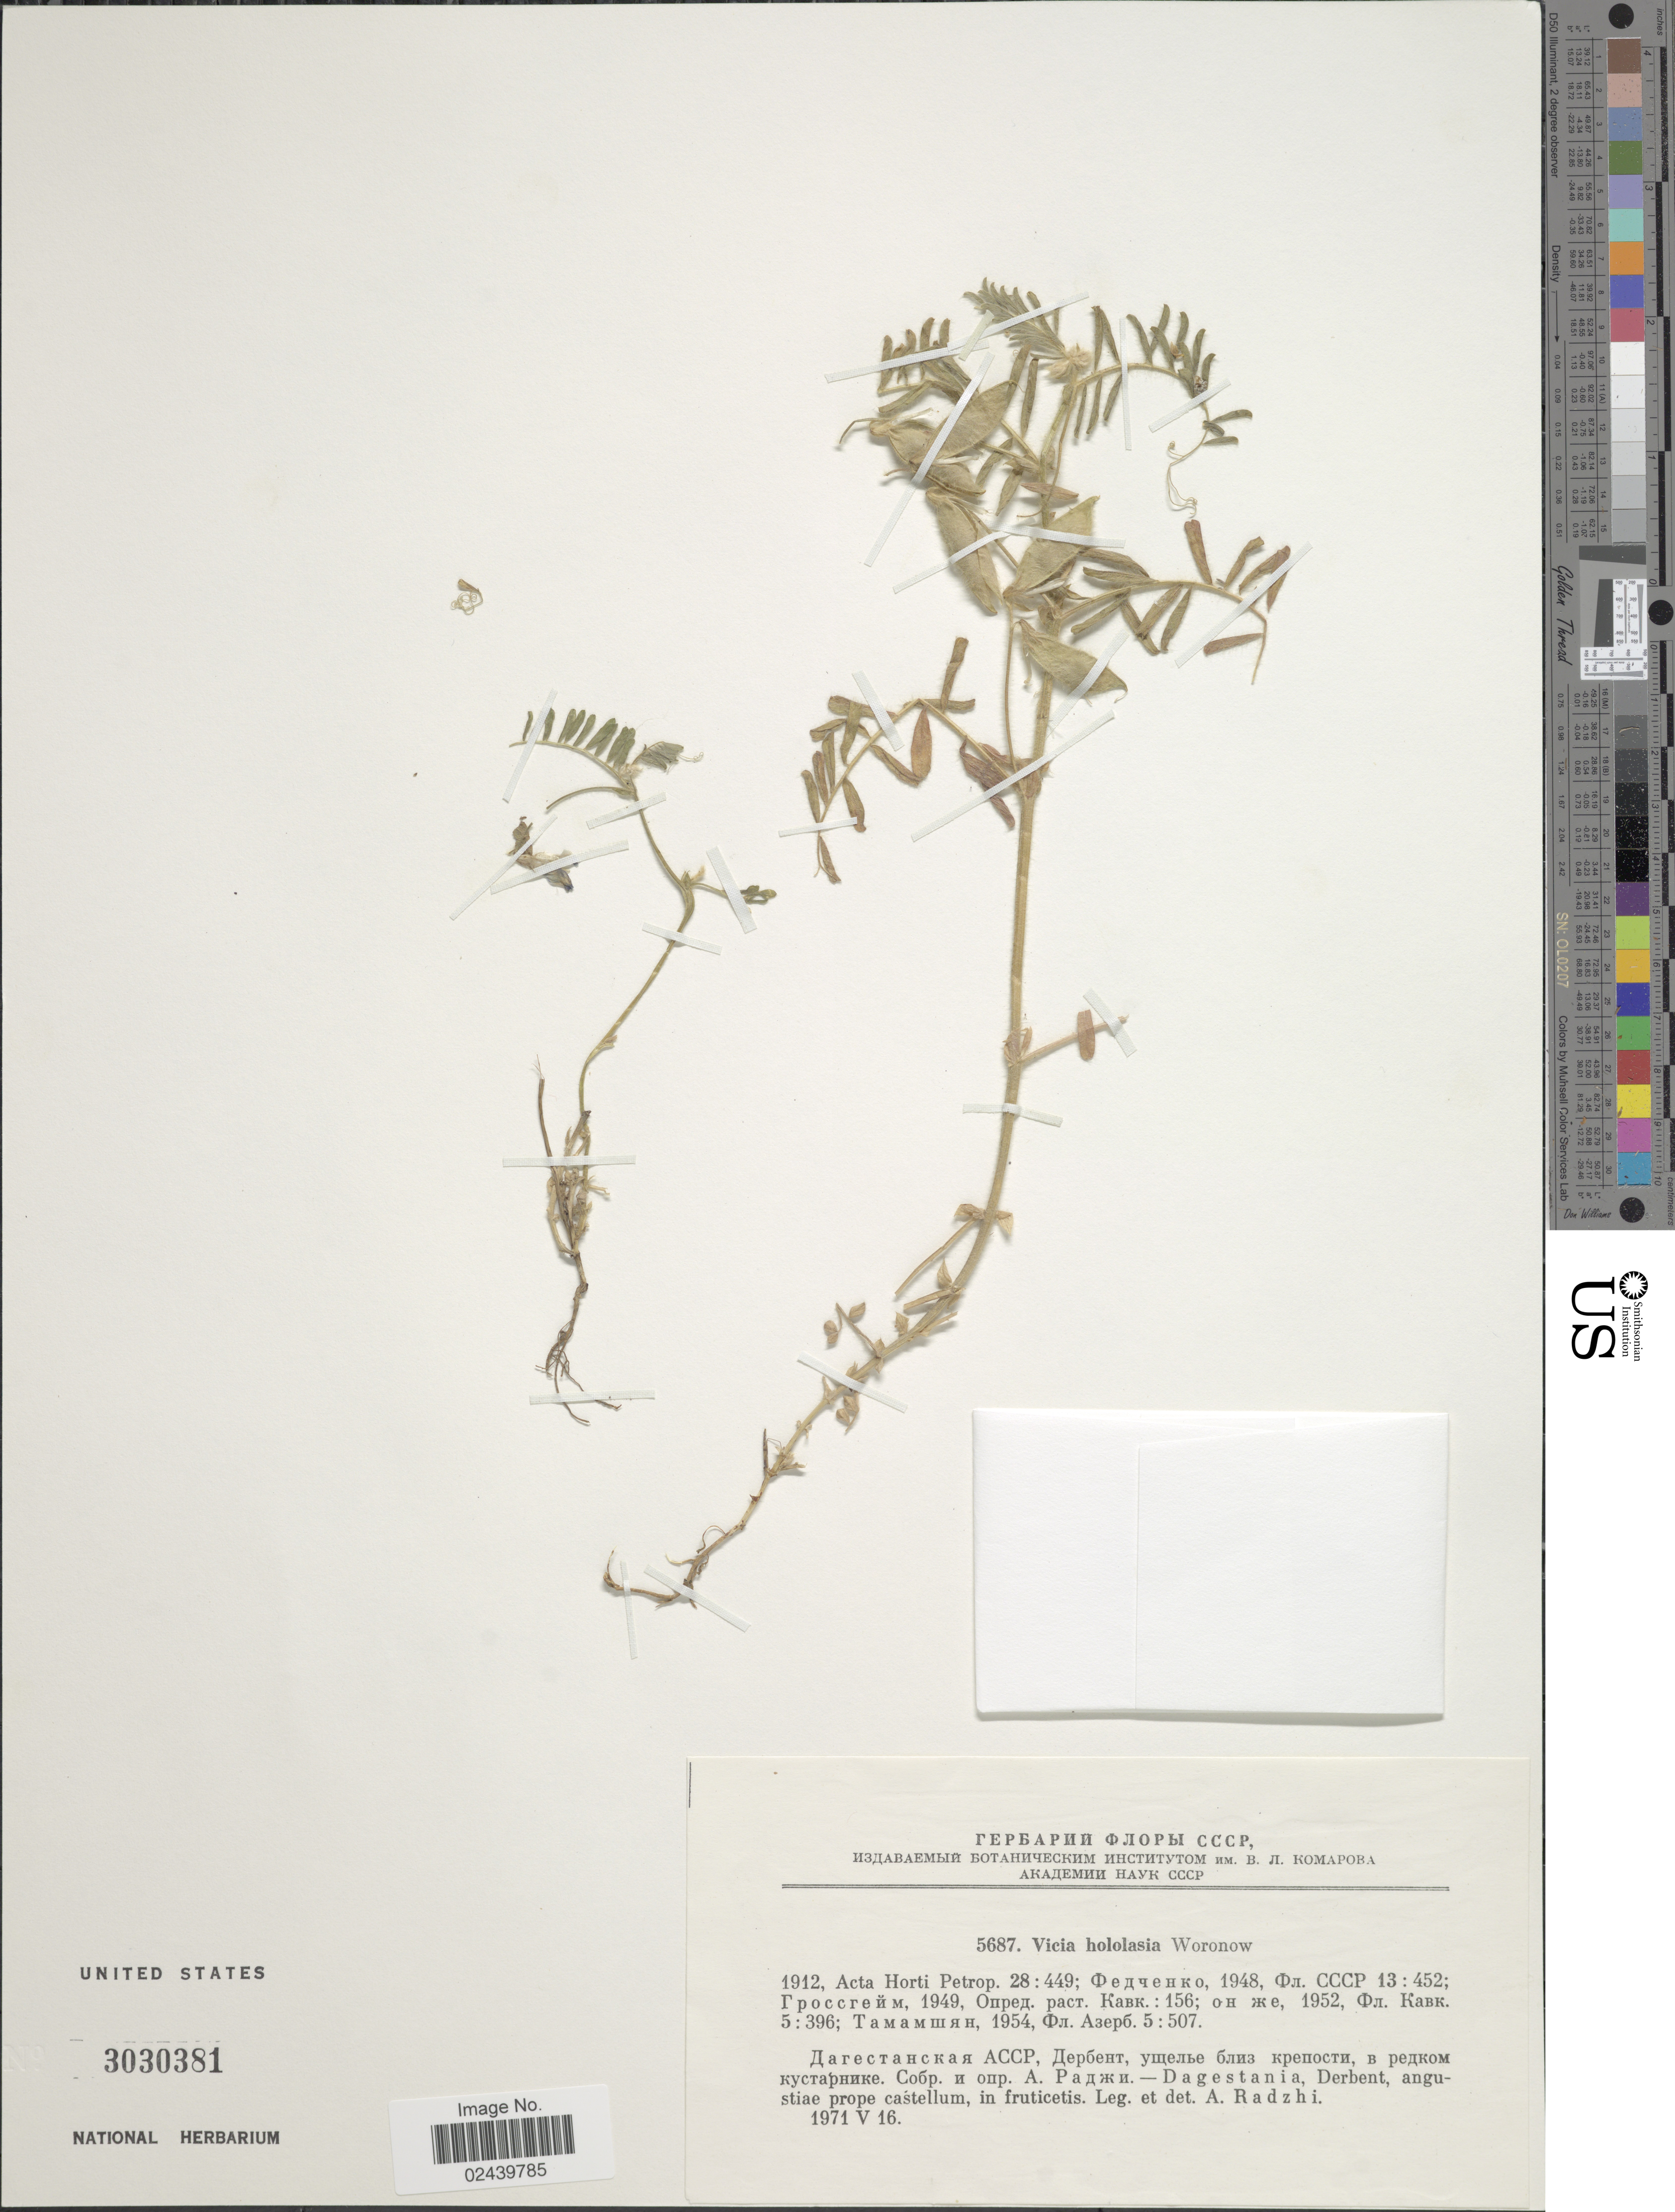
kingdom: Plantae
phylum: Tracheophyta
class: Magnoliopsida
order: Fabales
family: Fabaceae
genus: Vicia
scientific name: Vicia hololasia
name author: Woronow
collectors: A. Radzhi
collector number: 5687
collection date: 1971-05-16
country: Russian Federation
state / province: Dagestan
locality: Derbent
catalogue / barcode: US 3030381